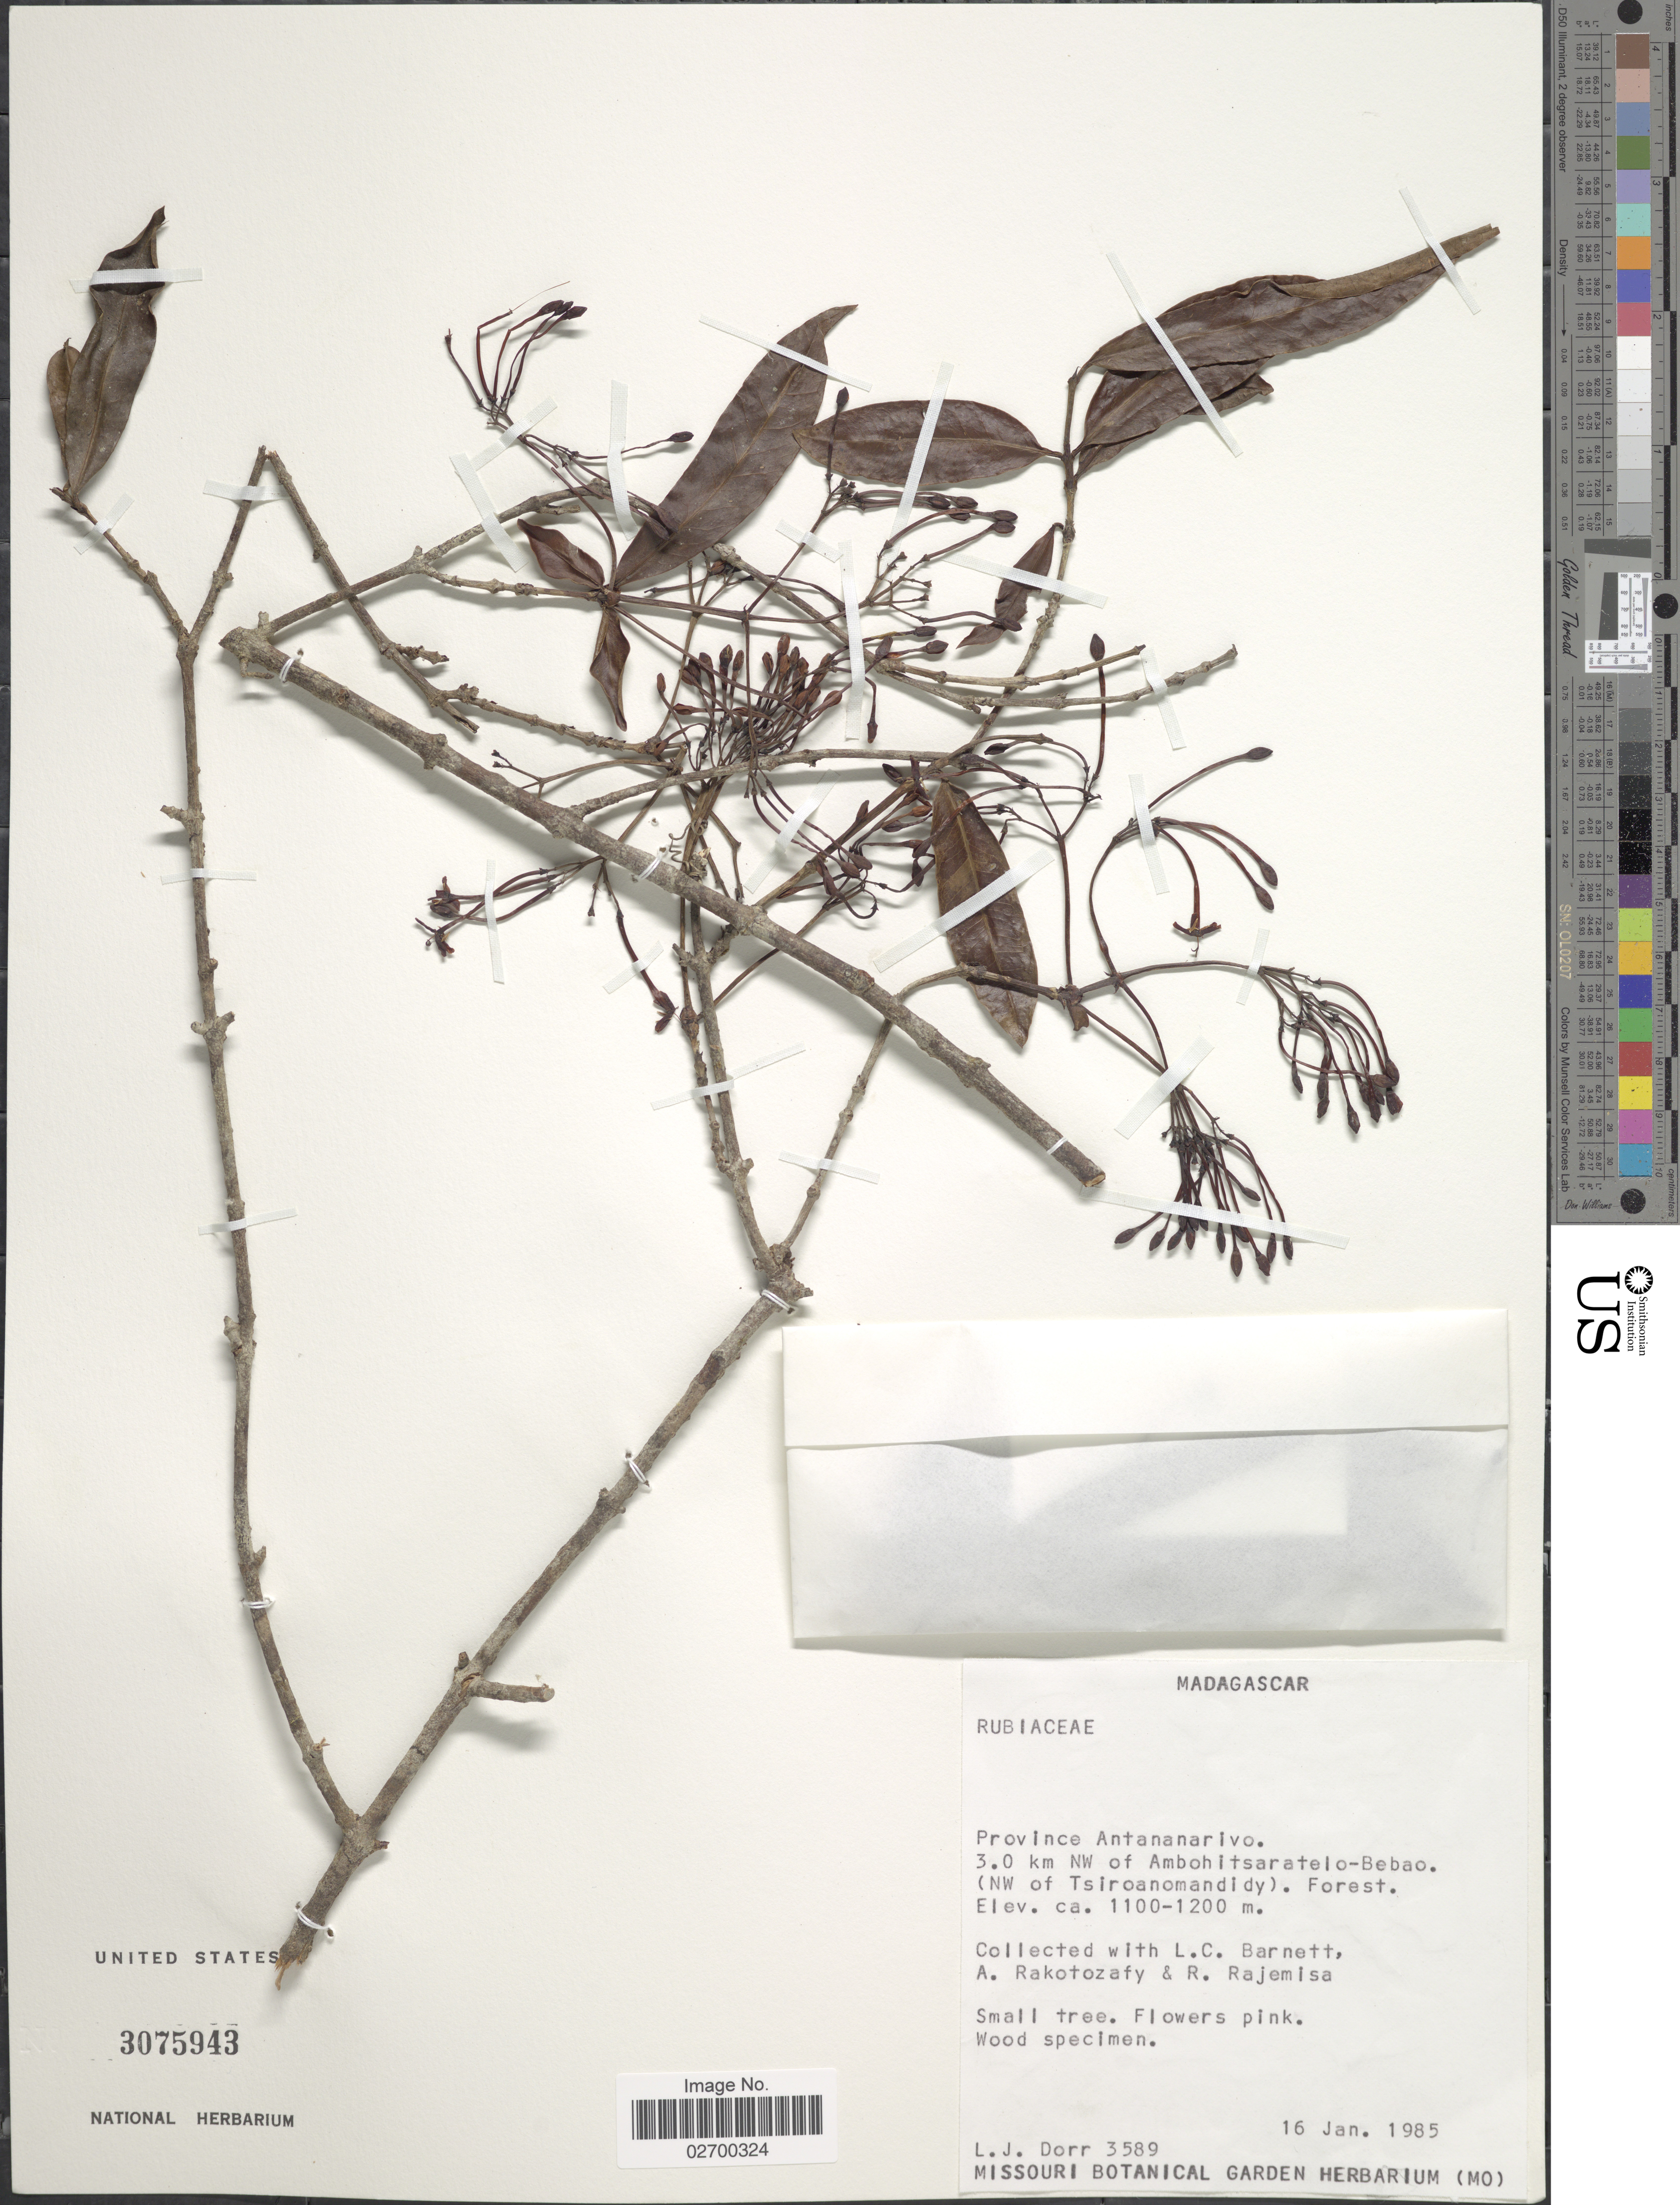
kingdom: Plantae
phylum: Tracheophyta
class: Magnoliopsida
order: Gentianales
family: Rubiaceae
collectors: L. J. Dorr, L. C. Barnett, A. Rakotozafy & R. Rajemisa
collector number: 3589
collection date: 1985-01-16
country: Madagascar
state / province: Bongolava / Menabe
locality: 3.0 km NW of Ambohitsaratelo-Bebao. (NW of Tsiroanomandidy)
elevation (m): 1100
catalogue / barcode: US 3075943